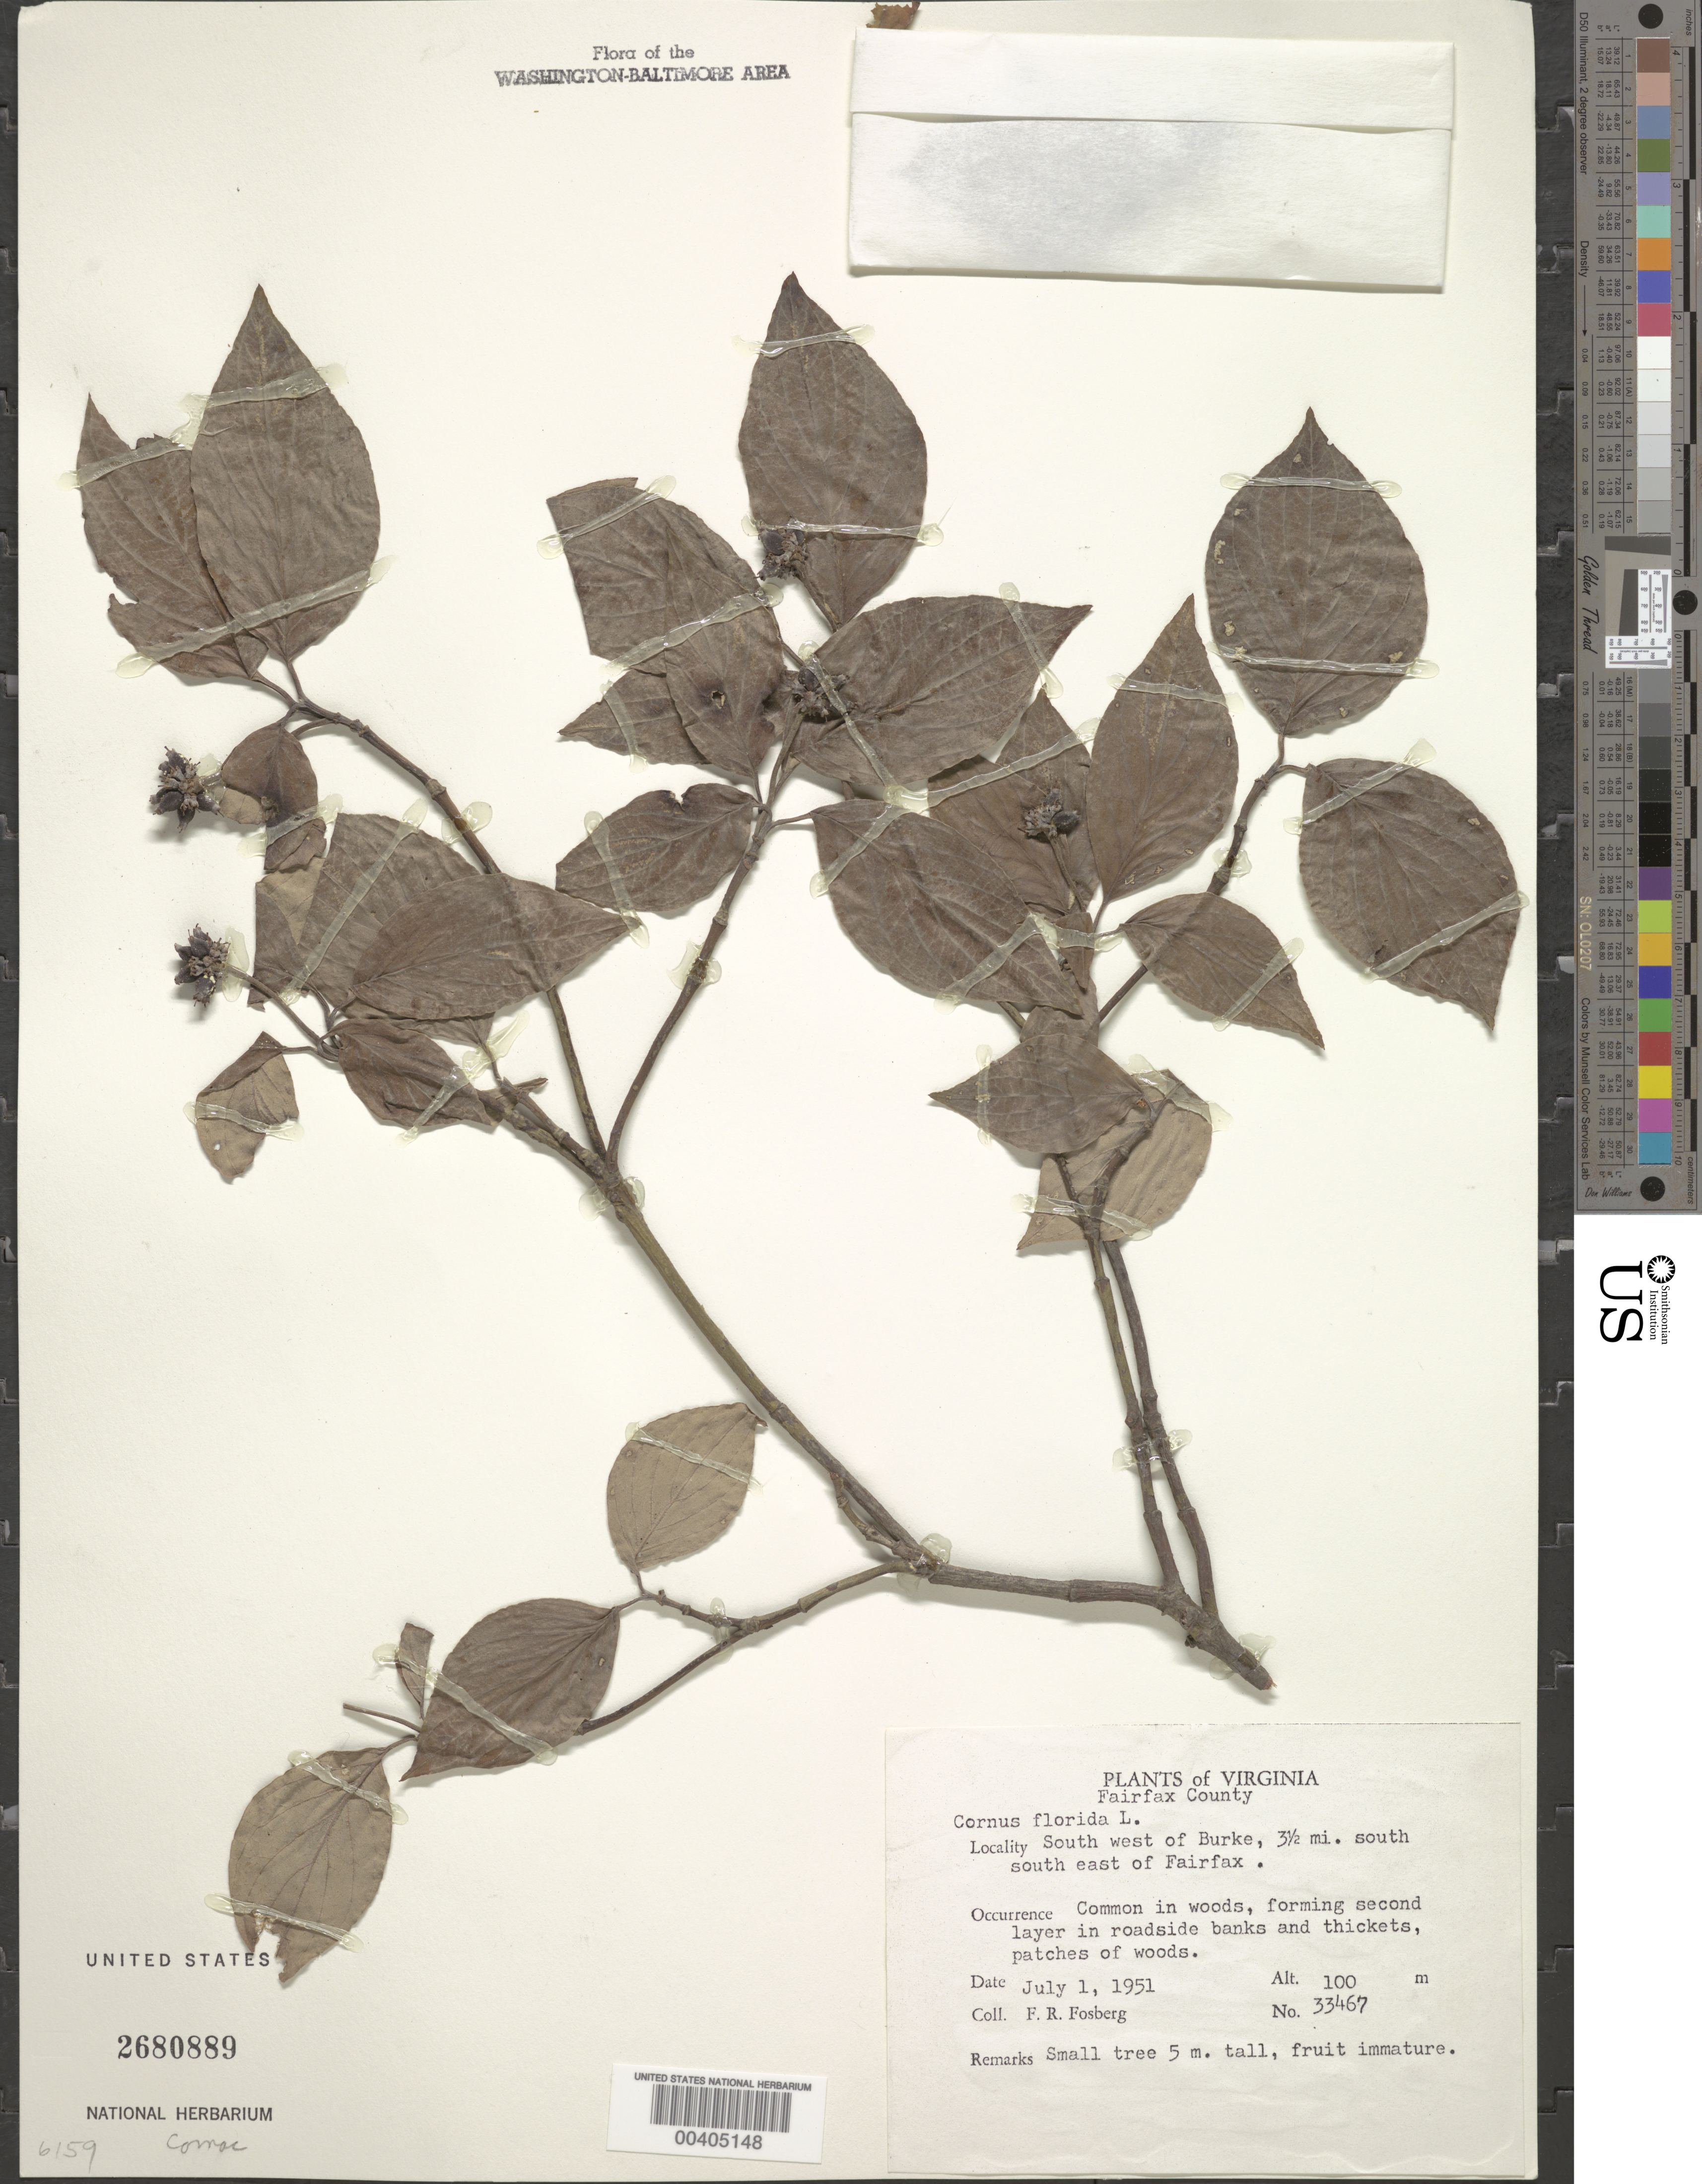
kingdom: Plantae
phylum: Tracheophyta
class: Magnoliopsida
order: Cornales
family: Cornaceae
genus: Cornus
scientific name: Cornus florida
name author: L.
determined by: Leonard, Emery C., (US)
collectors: F. R. Fosberg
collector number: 33467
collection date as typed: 01 Jul 1951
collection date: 1951-07-01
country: United States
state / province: Virginia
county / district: Fairfax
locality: SW of Burke 3.5 mi. SSE of Fairfax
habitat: Woods, forming 2nd layer in roadside banks and thickets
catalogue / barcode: US 2680889